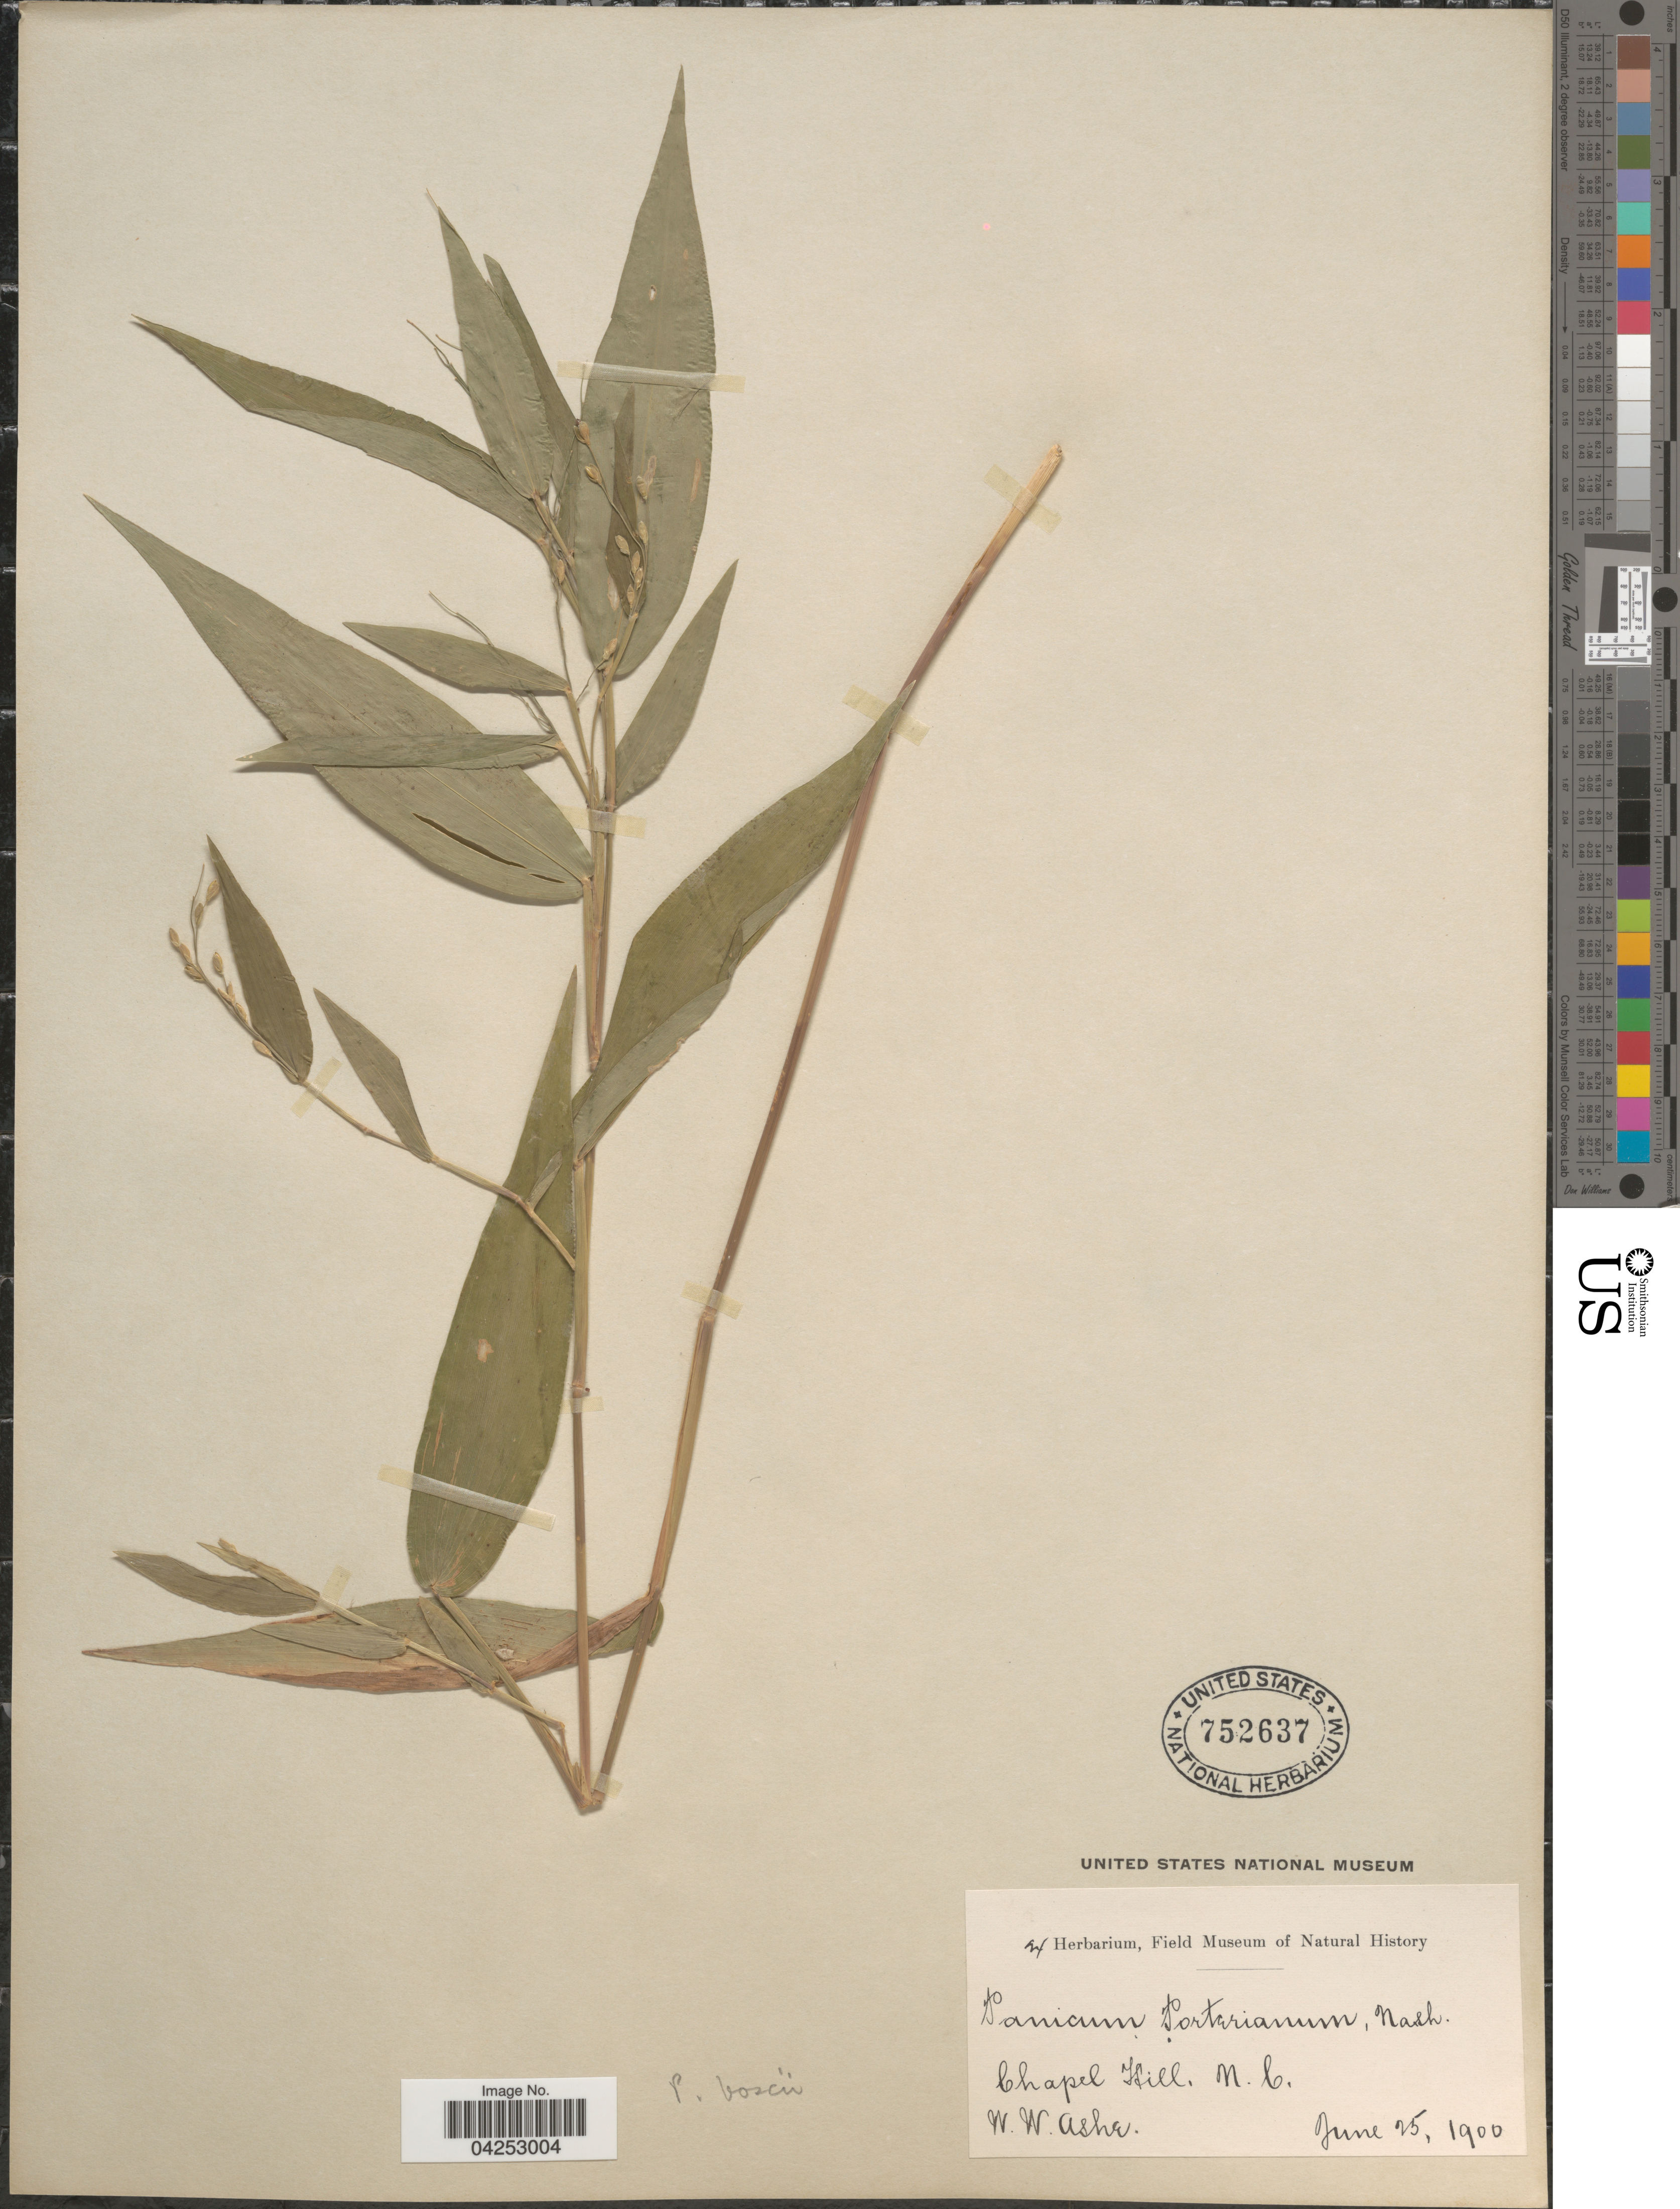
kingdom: Plantae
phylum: Tracheophyta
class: Liliopsida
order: Poales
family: Poaceae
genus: Dichanthelium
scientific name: Dichanthelium boscii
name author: (Poir.) Gould & C.A. Clark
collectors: W. W. Ashe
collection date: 1900-06-25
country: United States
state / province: North Carolina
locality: Chapel Hill.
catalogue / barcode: US 752637